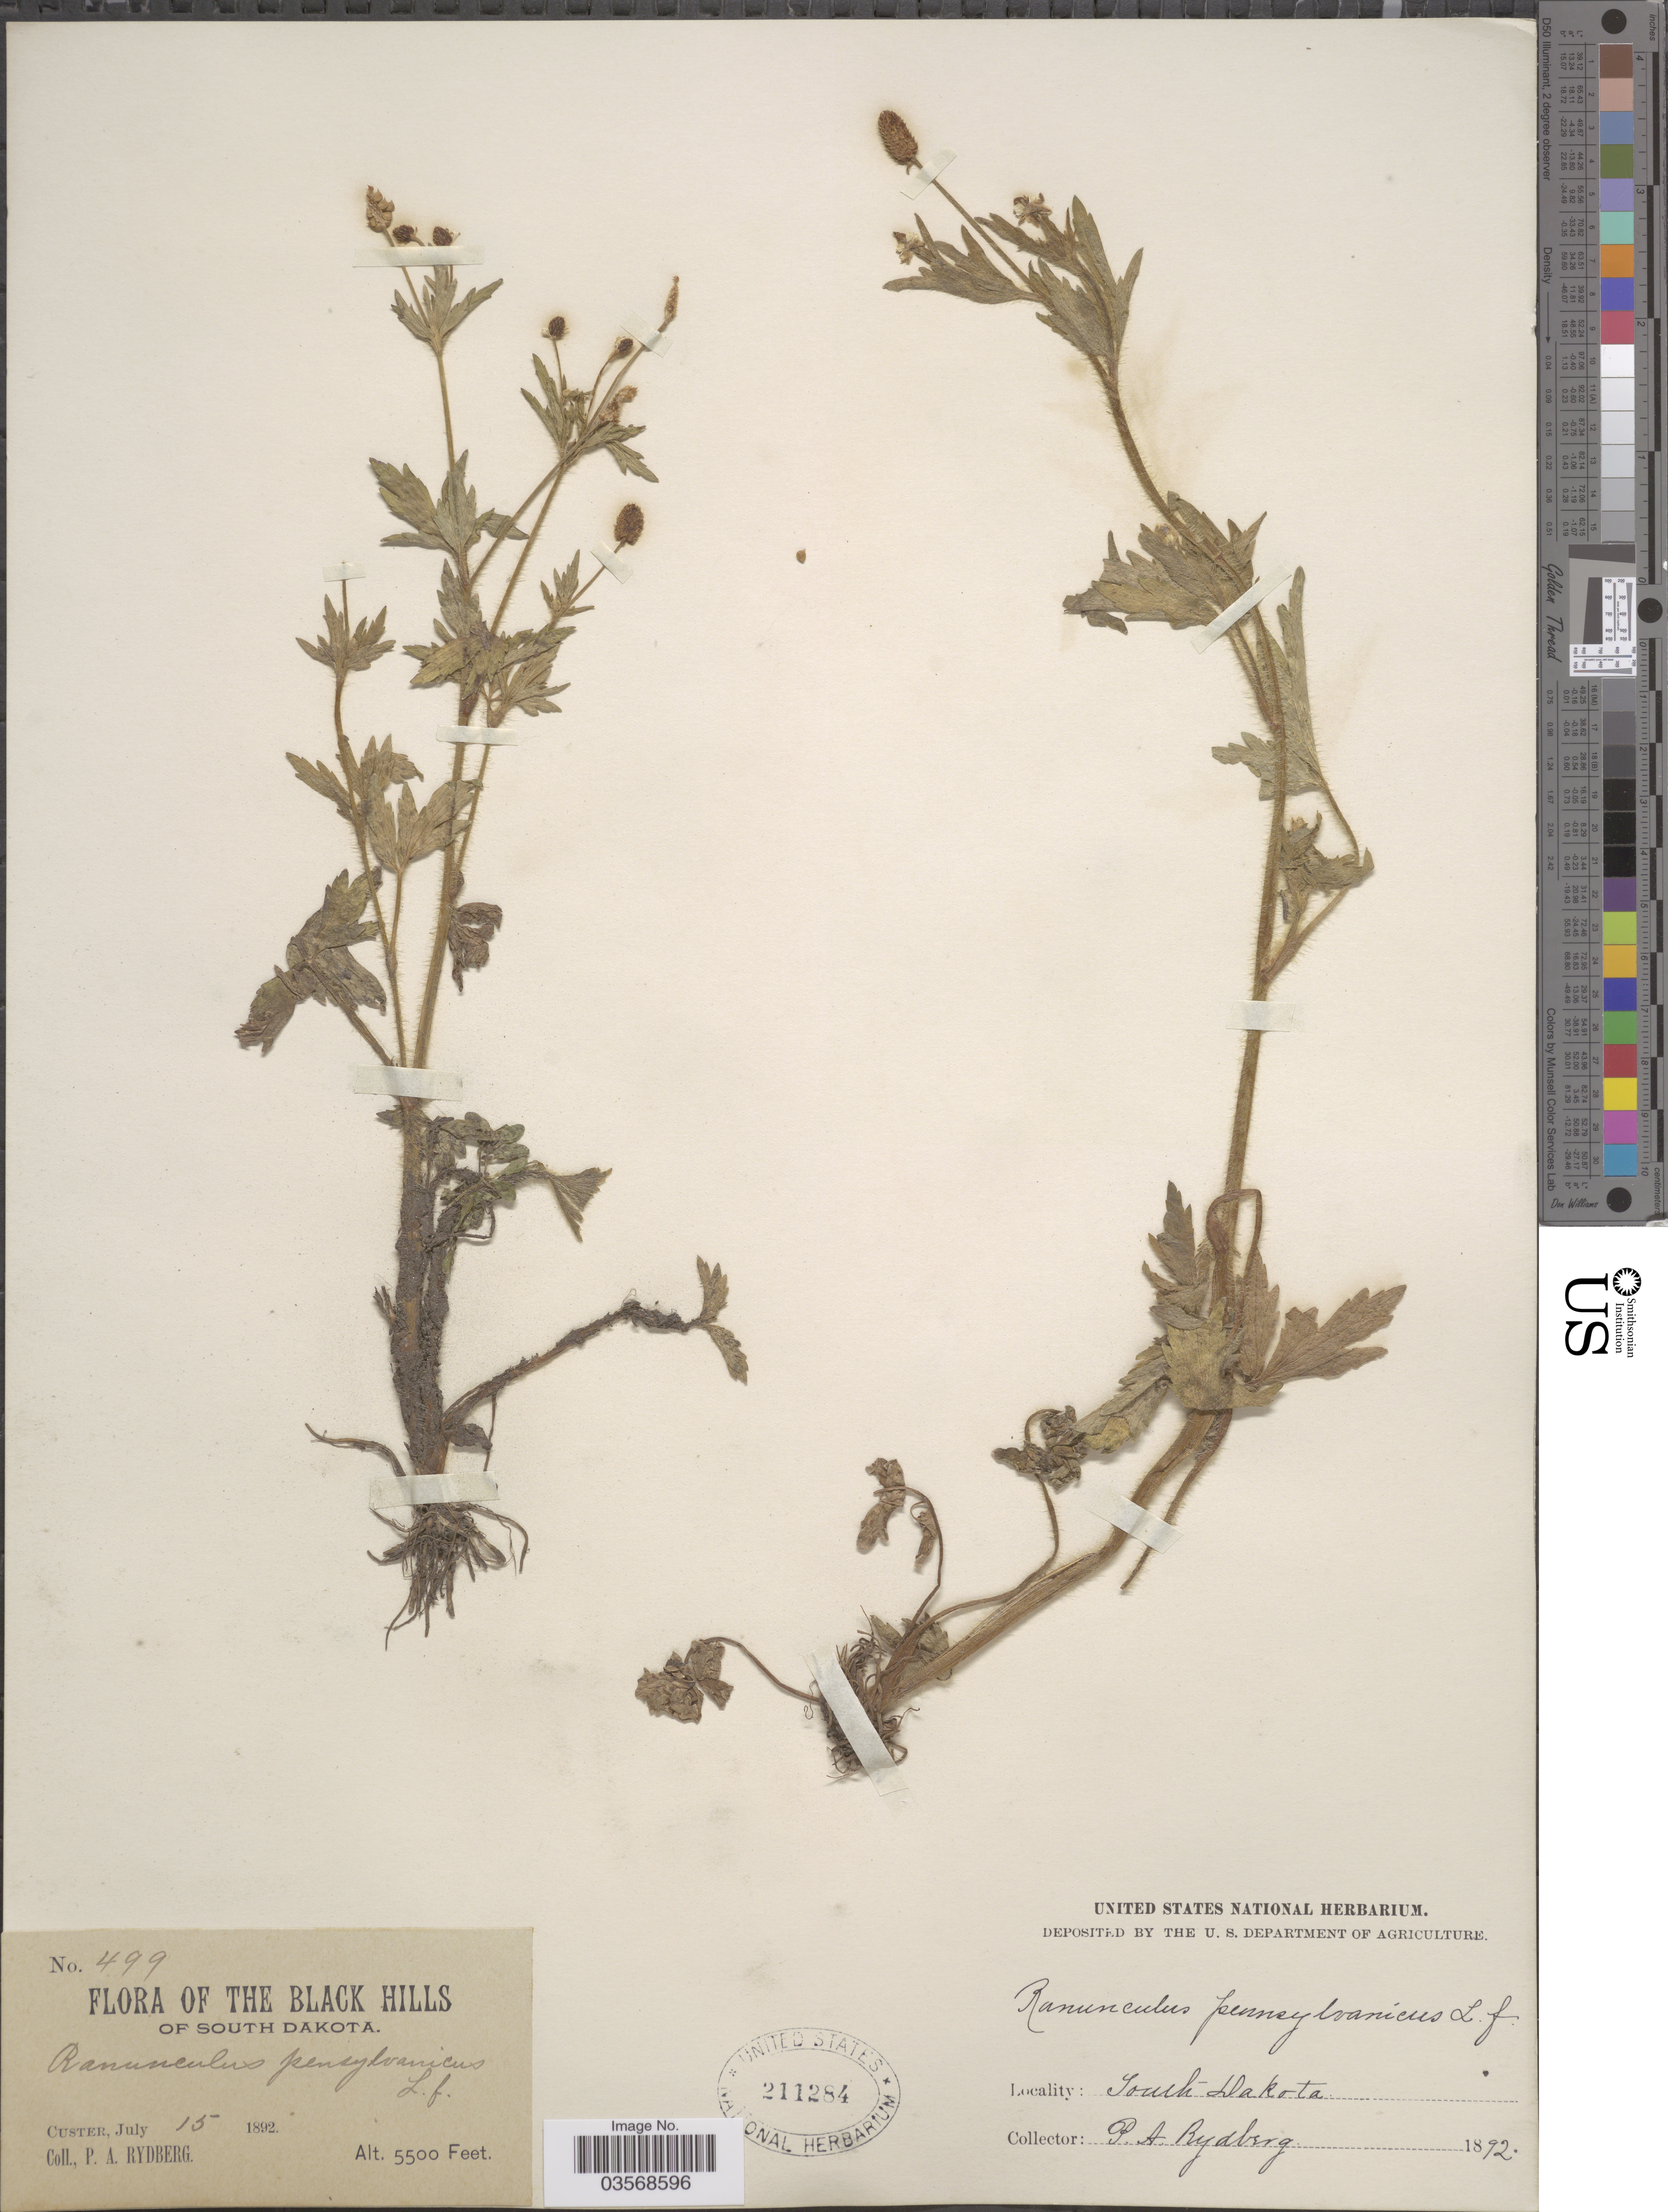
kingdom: Plantae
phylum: Tracheophyta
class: Magnoliopsida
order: Ranunculales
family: Ranunculaceae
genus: Ranunculus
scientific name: Ranunculus pensylvanicus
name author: L. f.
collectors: P. A. Rydberg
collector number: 499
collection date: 1892-07-15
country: United States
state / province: South Dakota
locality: The Black Hills of South Dakota. Custer.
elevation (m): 1676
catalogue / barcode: US 211284